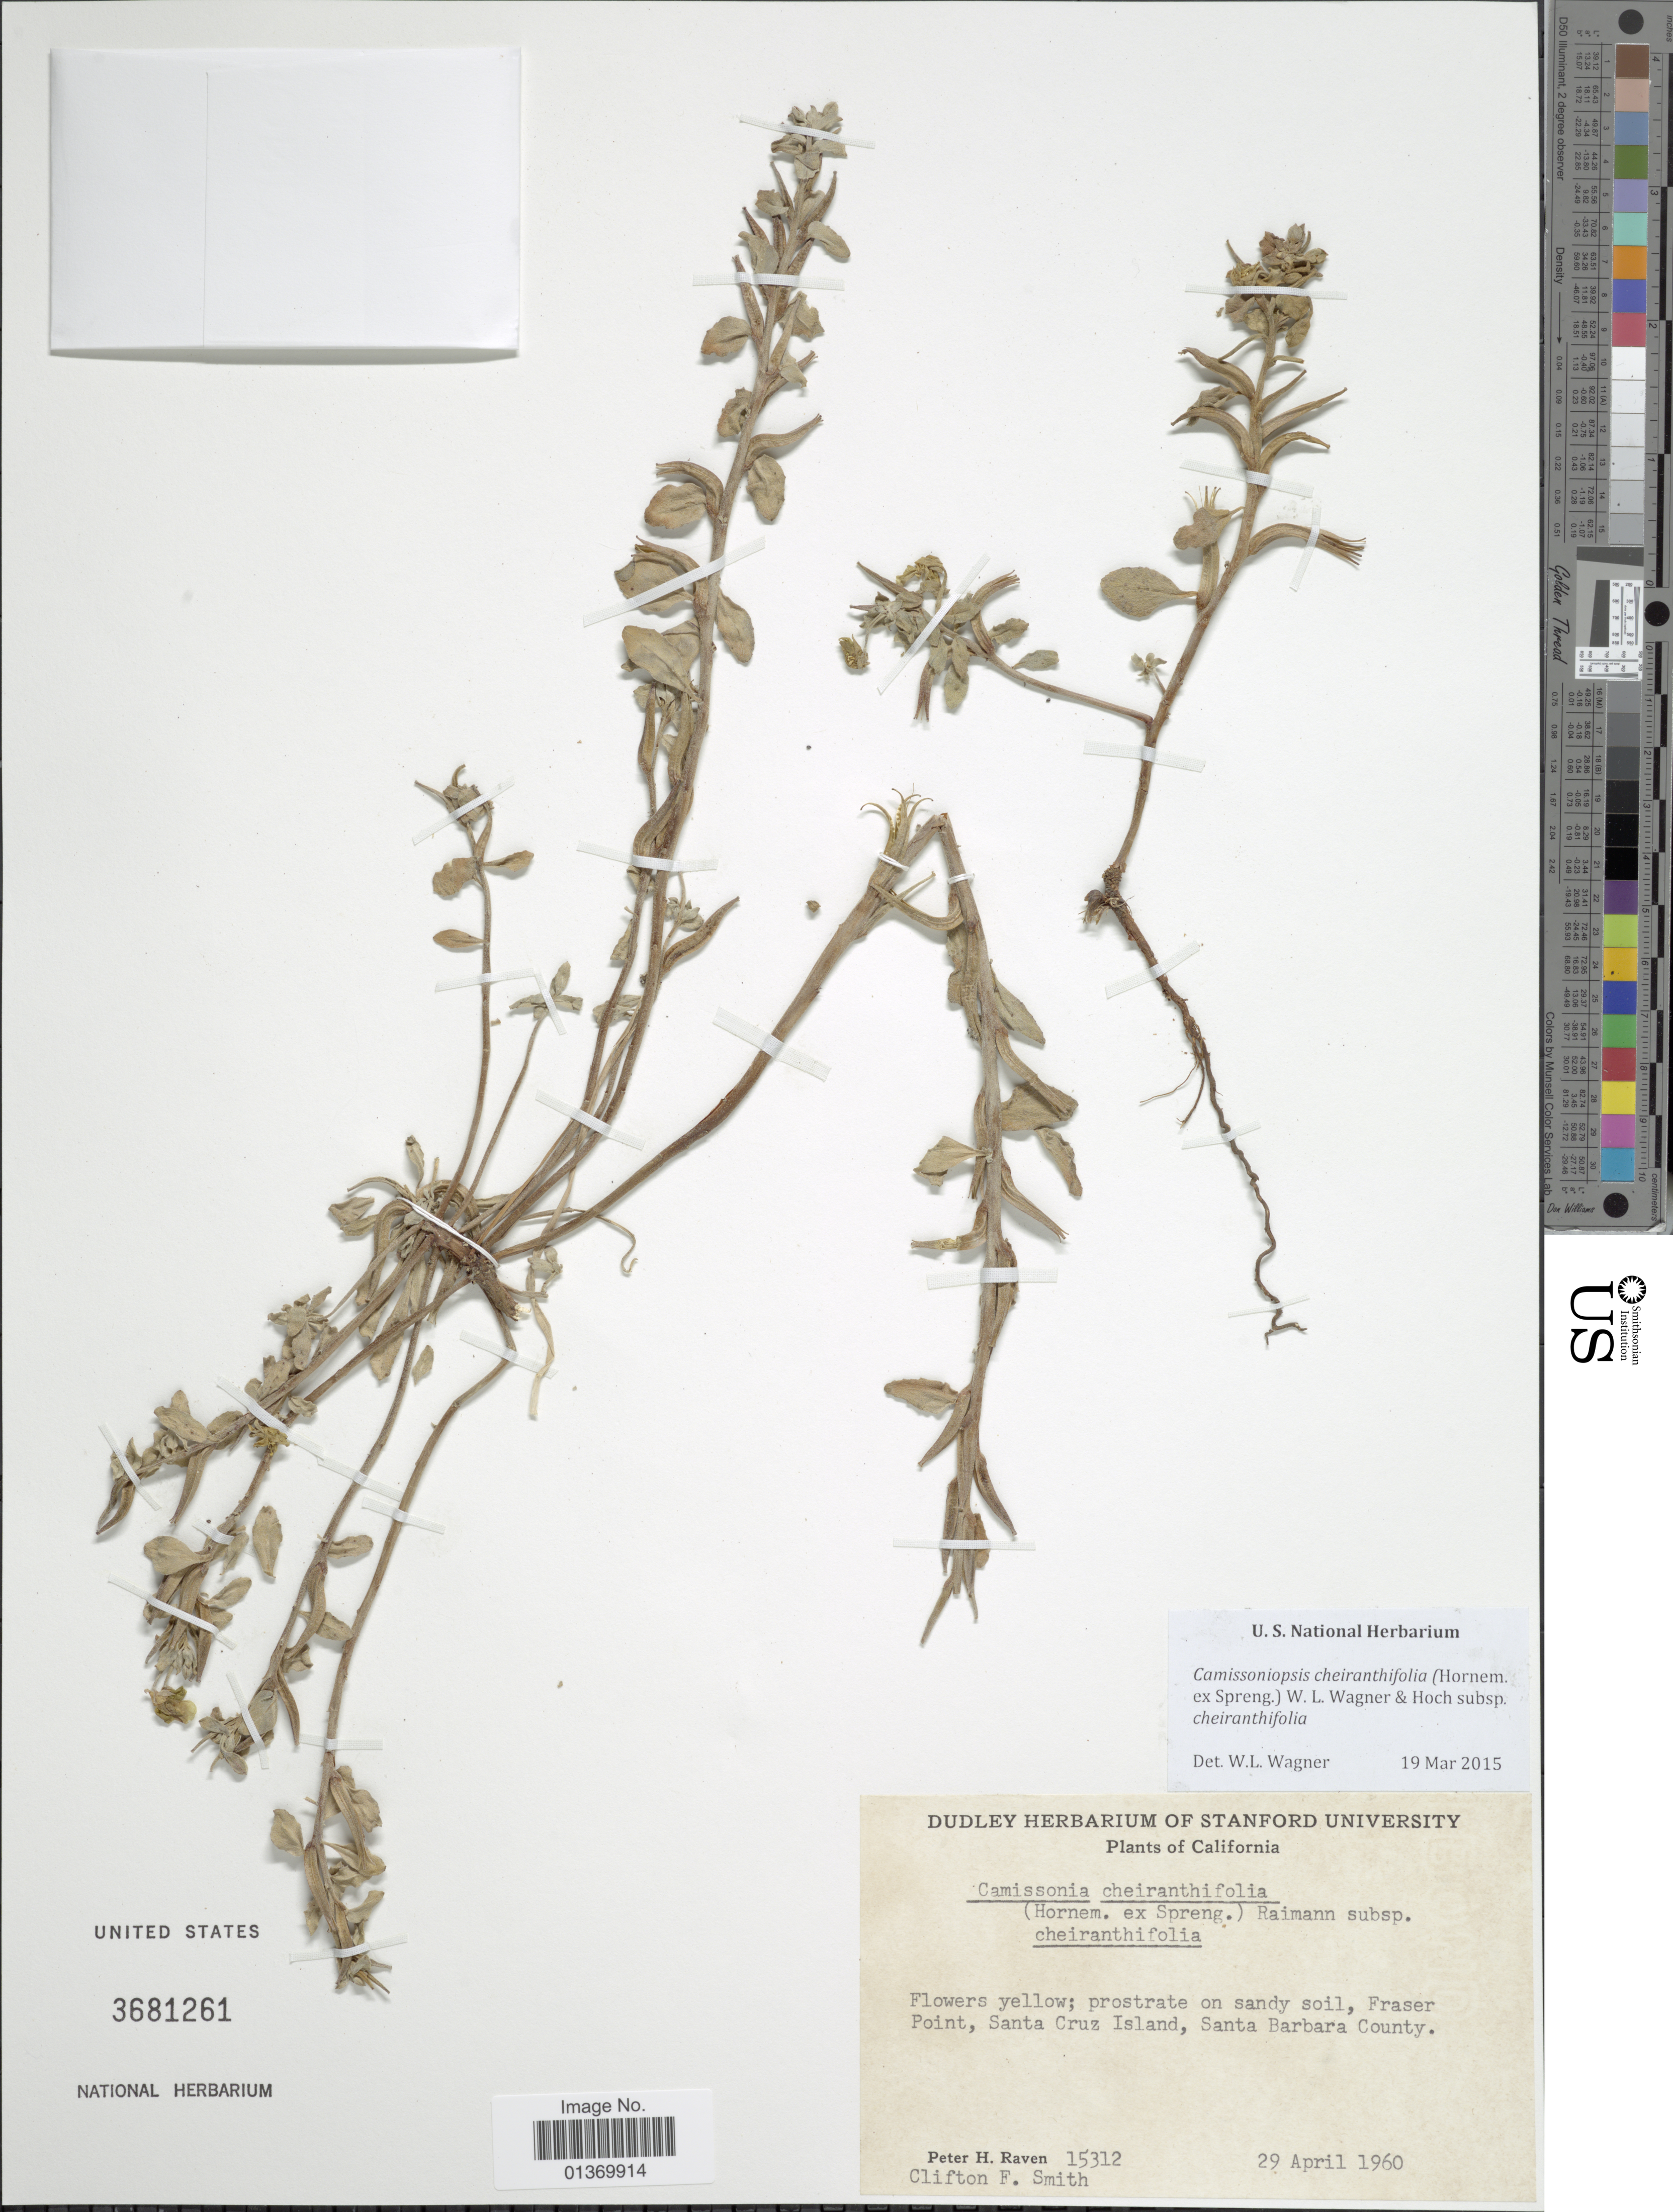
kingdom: Plantae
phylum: Tracheophyta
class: Magnoliopsida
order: Myrtales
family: Onagraceae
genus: Camissoniopsis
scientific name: Camissoniopsis cheiranthifolia subsp. cheiranthifolia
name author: (Hornem. ex Spreng.) W.L. Wagner & Hoch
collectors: P. H. Raven & C. F. Smith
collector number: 15312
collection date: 1960-04-29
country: United States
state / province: California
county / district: Santa Barbara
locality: Fraser Point, Santa Cruz Island, Santa Barbara County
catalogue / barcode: US 3681261